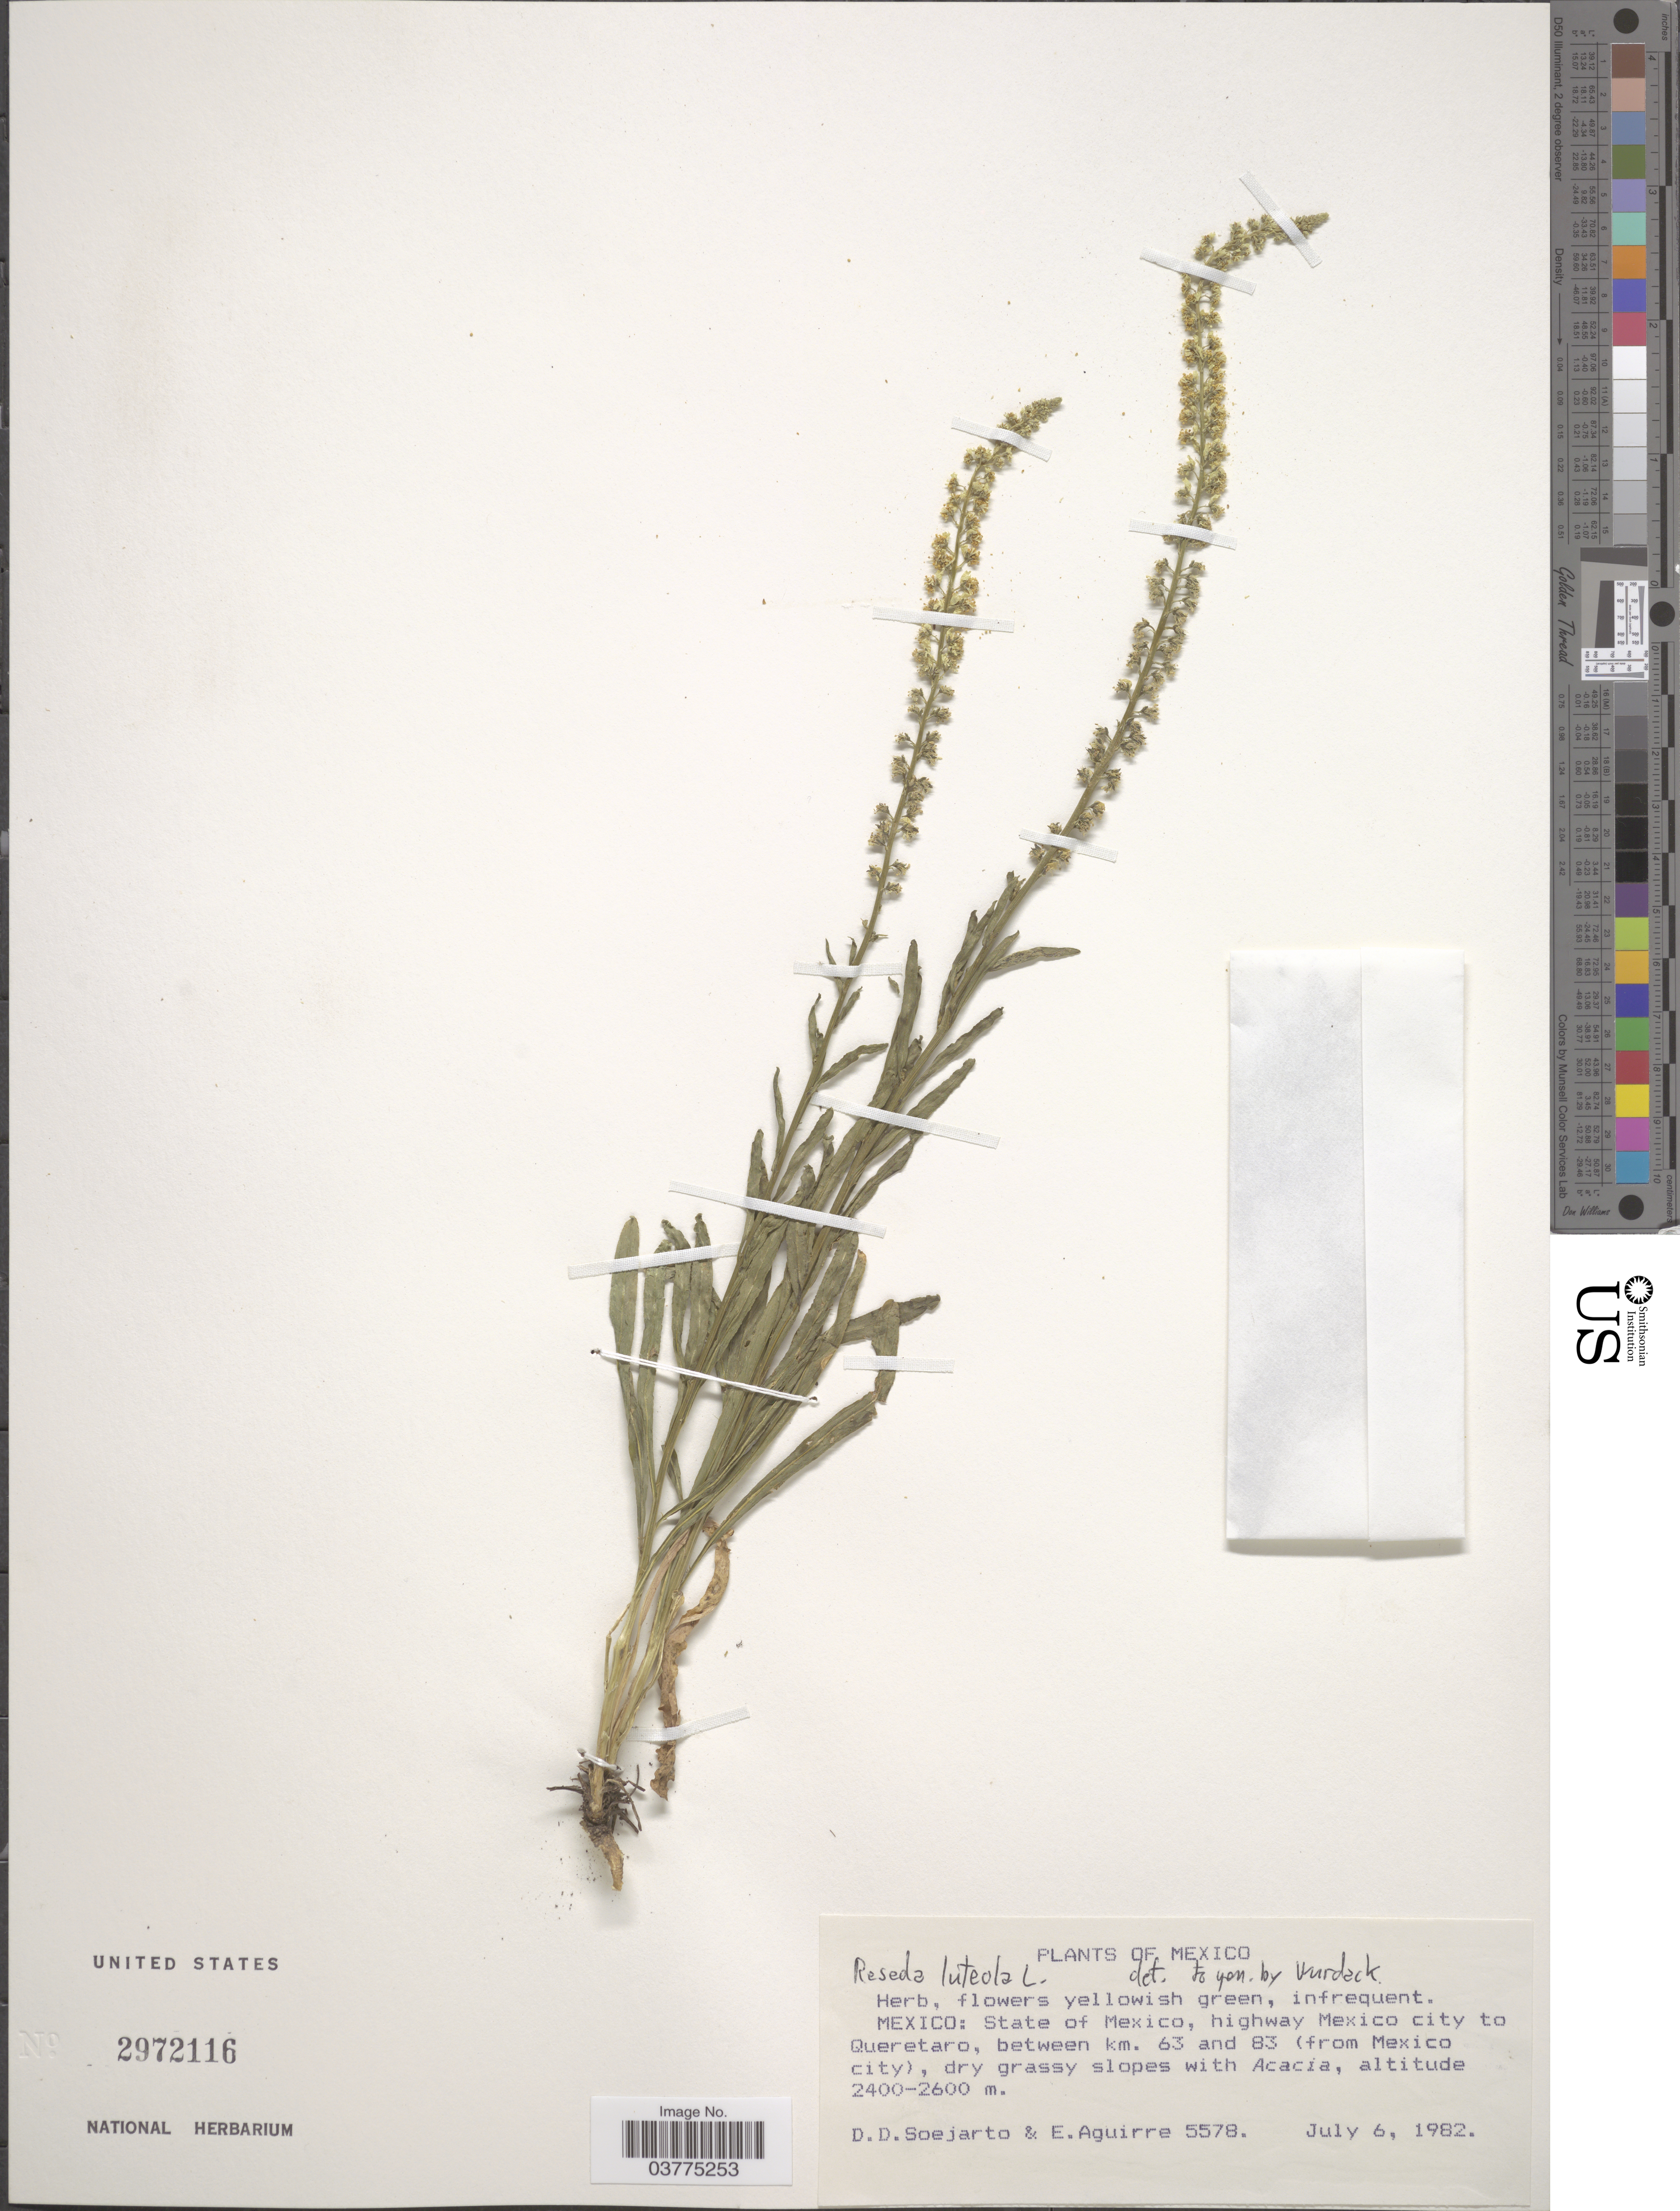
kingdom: Plantae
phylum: Tracheophyta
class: Magnoliopsida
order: Brassicales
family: Resedaceae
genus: Reseda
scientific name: Reseda luteola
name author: L.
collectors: E. Aguirre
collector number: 5578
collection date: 1982-07-06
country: Mexico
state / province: México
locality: Highway Mexico city to Queretaro, between km. 63 and 83 (from Mexico city).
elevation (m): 2400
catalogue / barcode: US 2972116